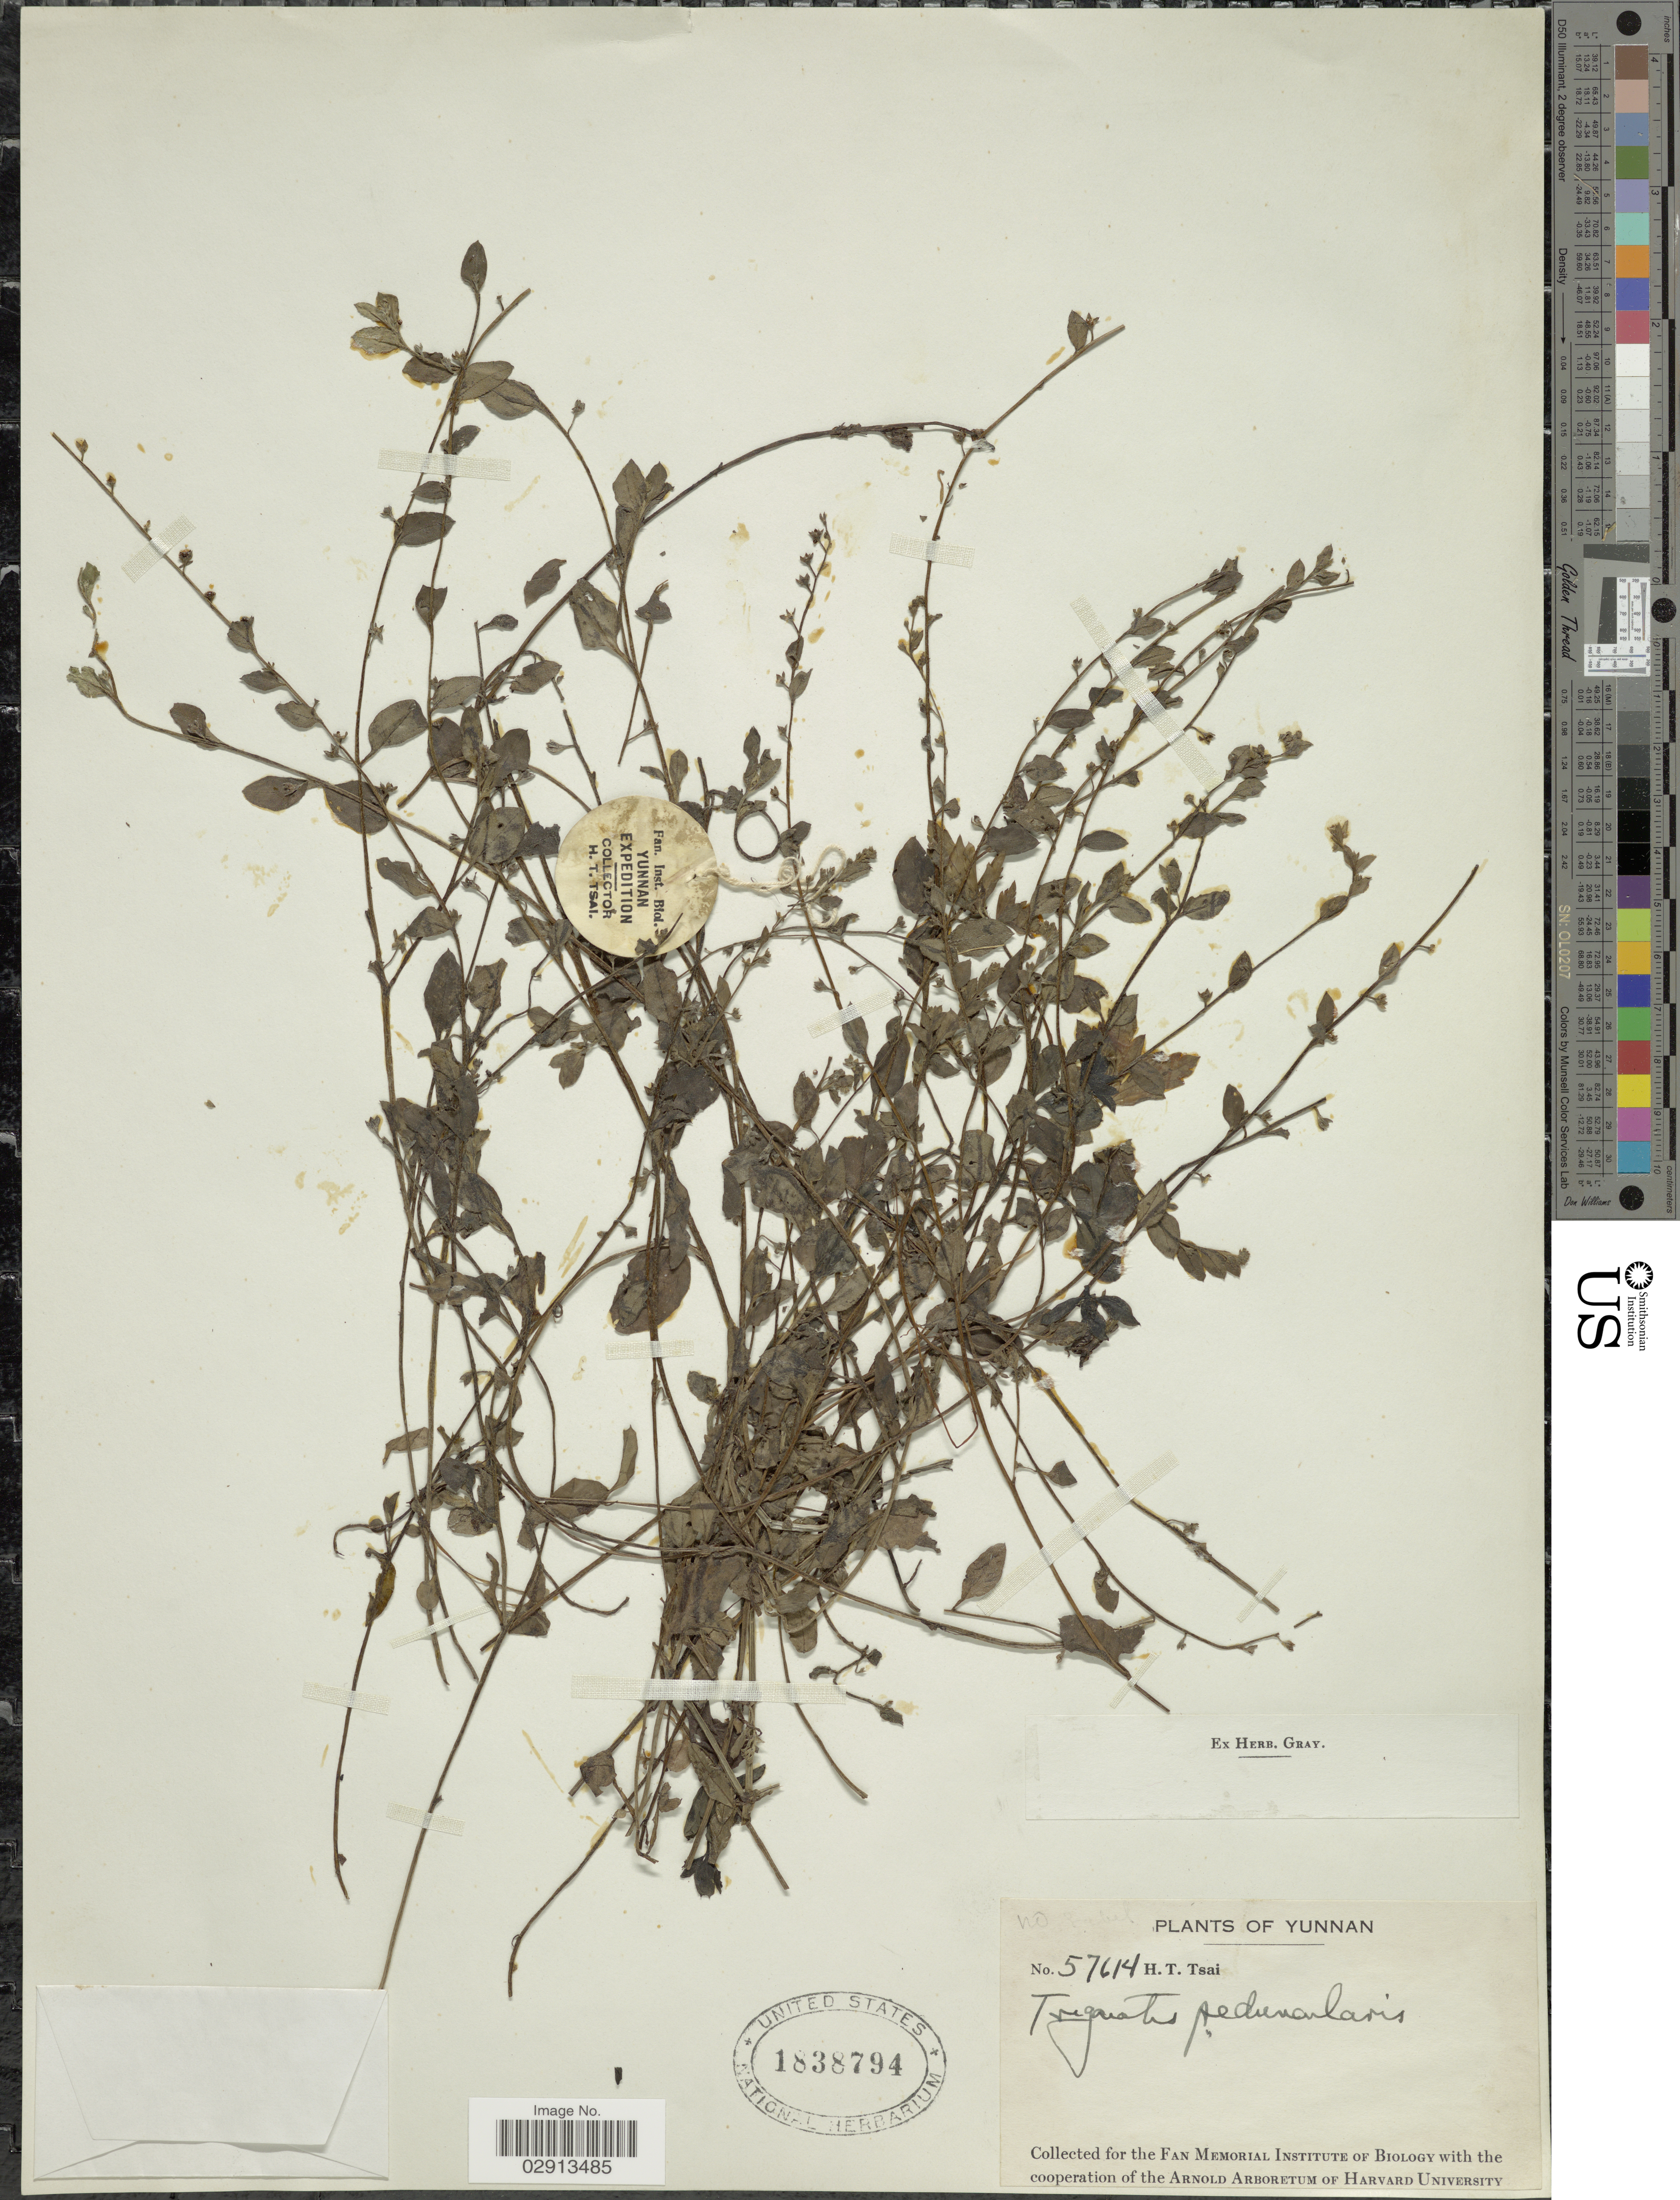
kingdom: Plantae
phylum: Tracheophyta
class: Magnoliopsida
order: Boraginales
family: Boraginaceae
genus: Trigonotis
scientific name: Trigonotis peduncularis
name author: (Trevis.) Benth. ex Baker et al.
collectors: H. Tsai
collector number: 57614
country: China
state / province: Yunnan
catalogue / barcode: US 1838794